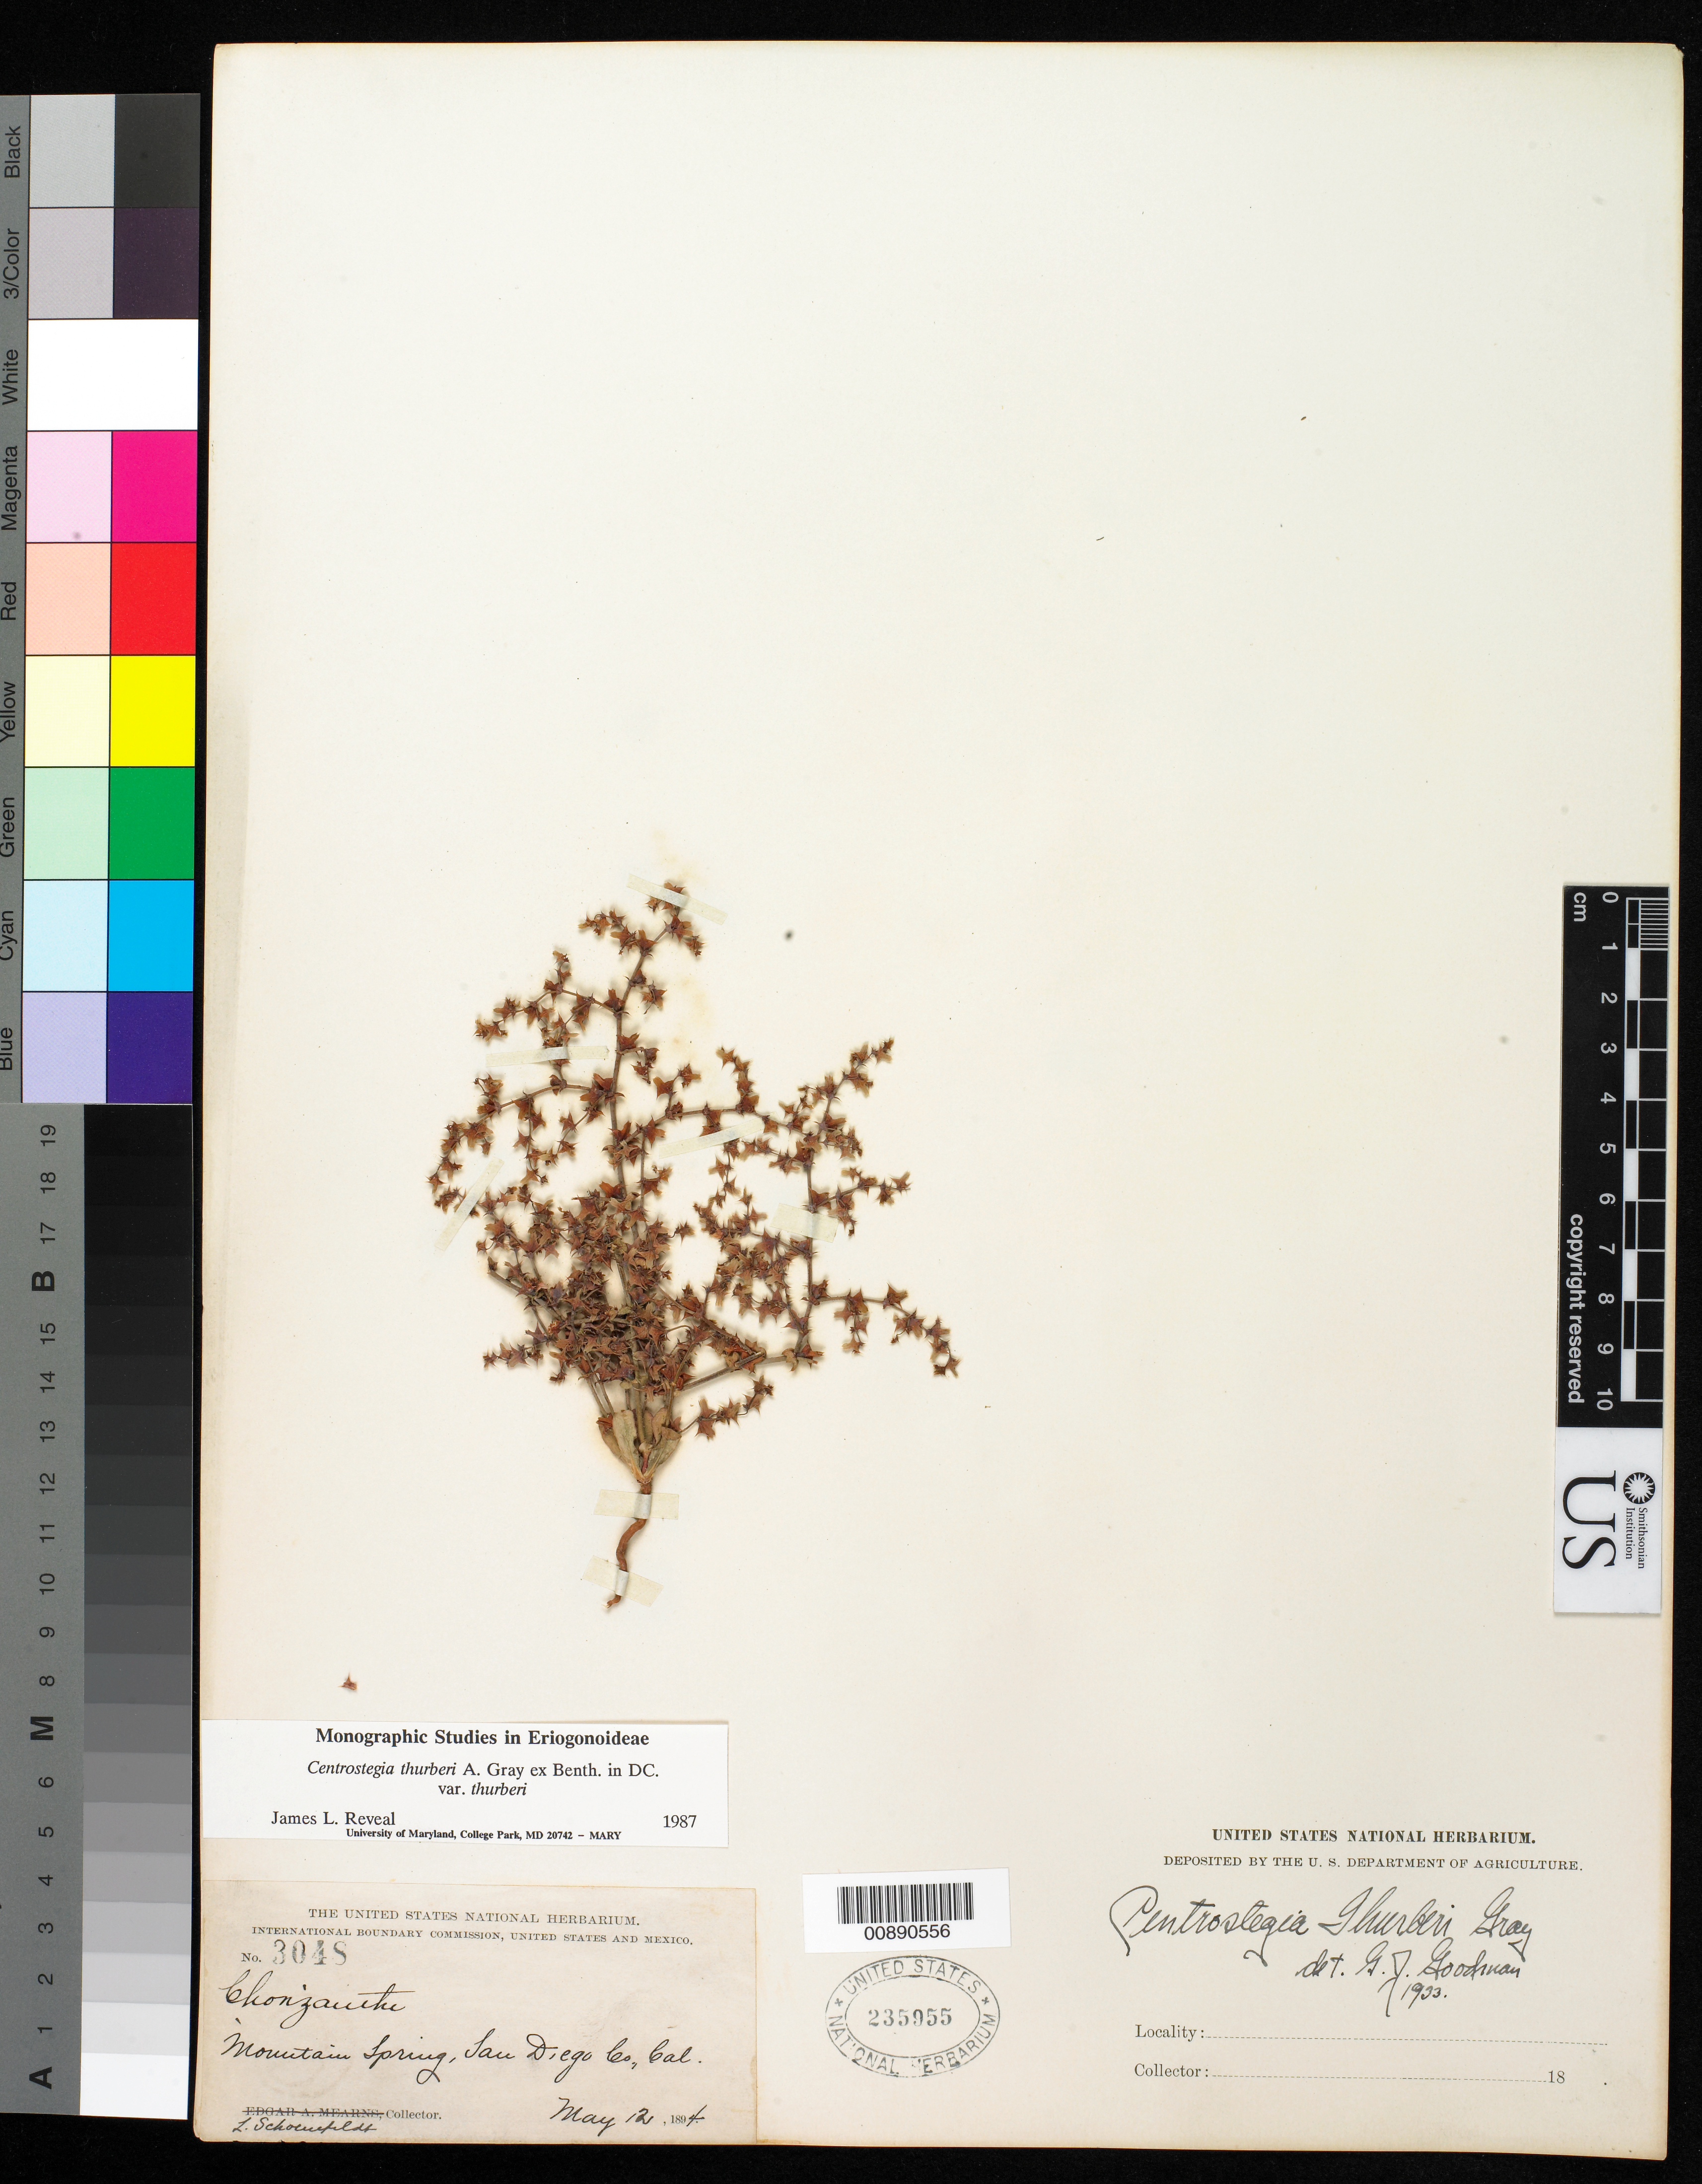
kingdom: Plantae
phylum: Tracheophyta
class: Magnoliopsida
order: Caryophyllales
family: Polygonaceae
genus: Centrostegia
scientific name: Centrostegia thurberi var. thurberi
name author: A. Gray ex Benth. in DC.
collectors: L. Schoenfeldt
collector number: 3048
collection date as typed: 12 May 1894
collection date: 1894-05-12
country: United States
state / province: California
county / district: San Diego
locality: Mountain Spring, San Diego County, California.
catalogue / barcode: US 235955